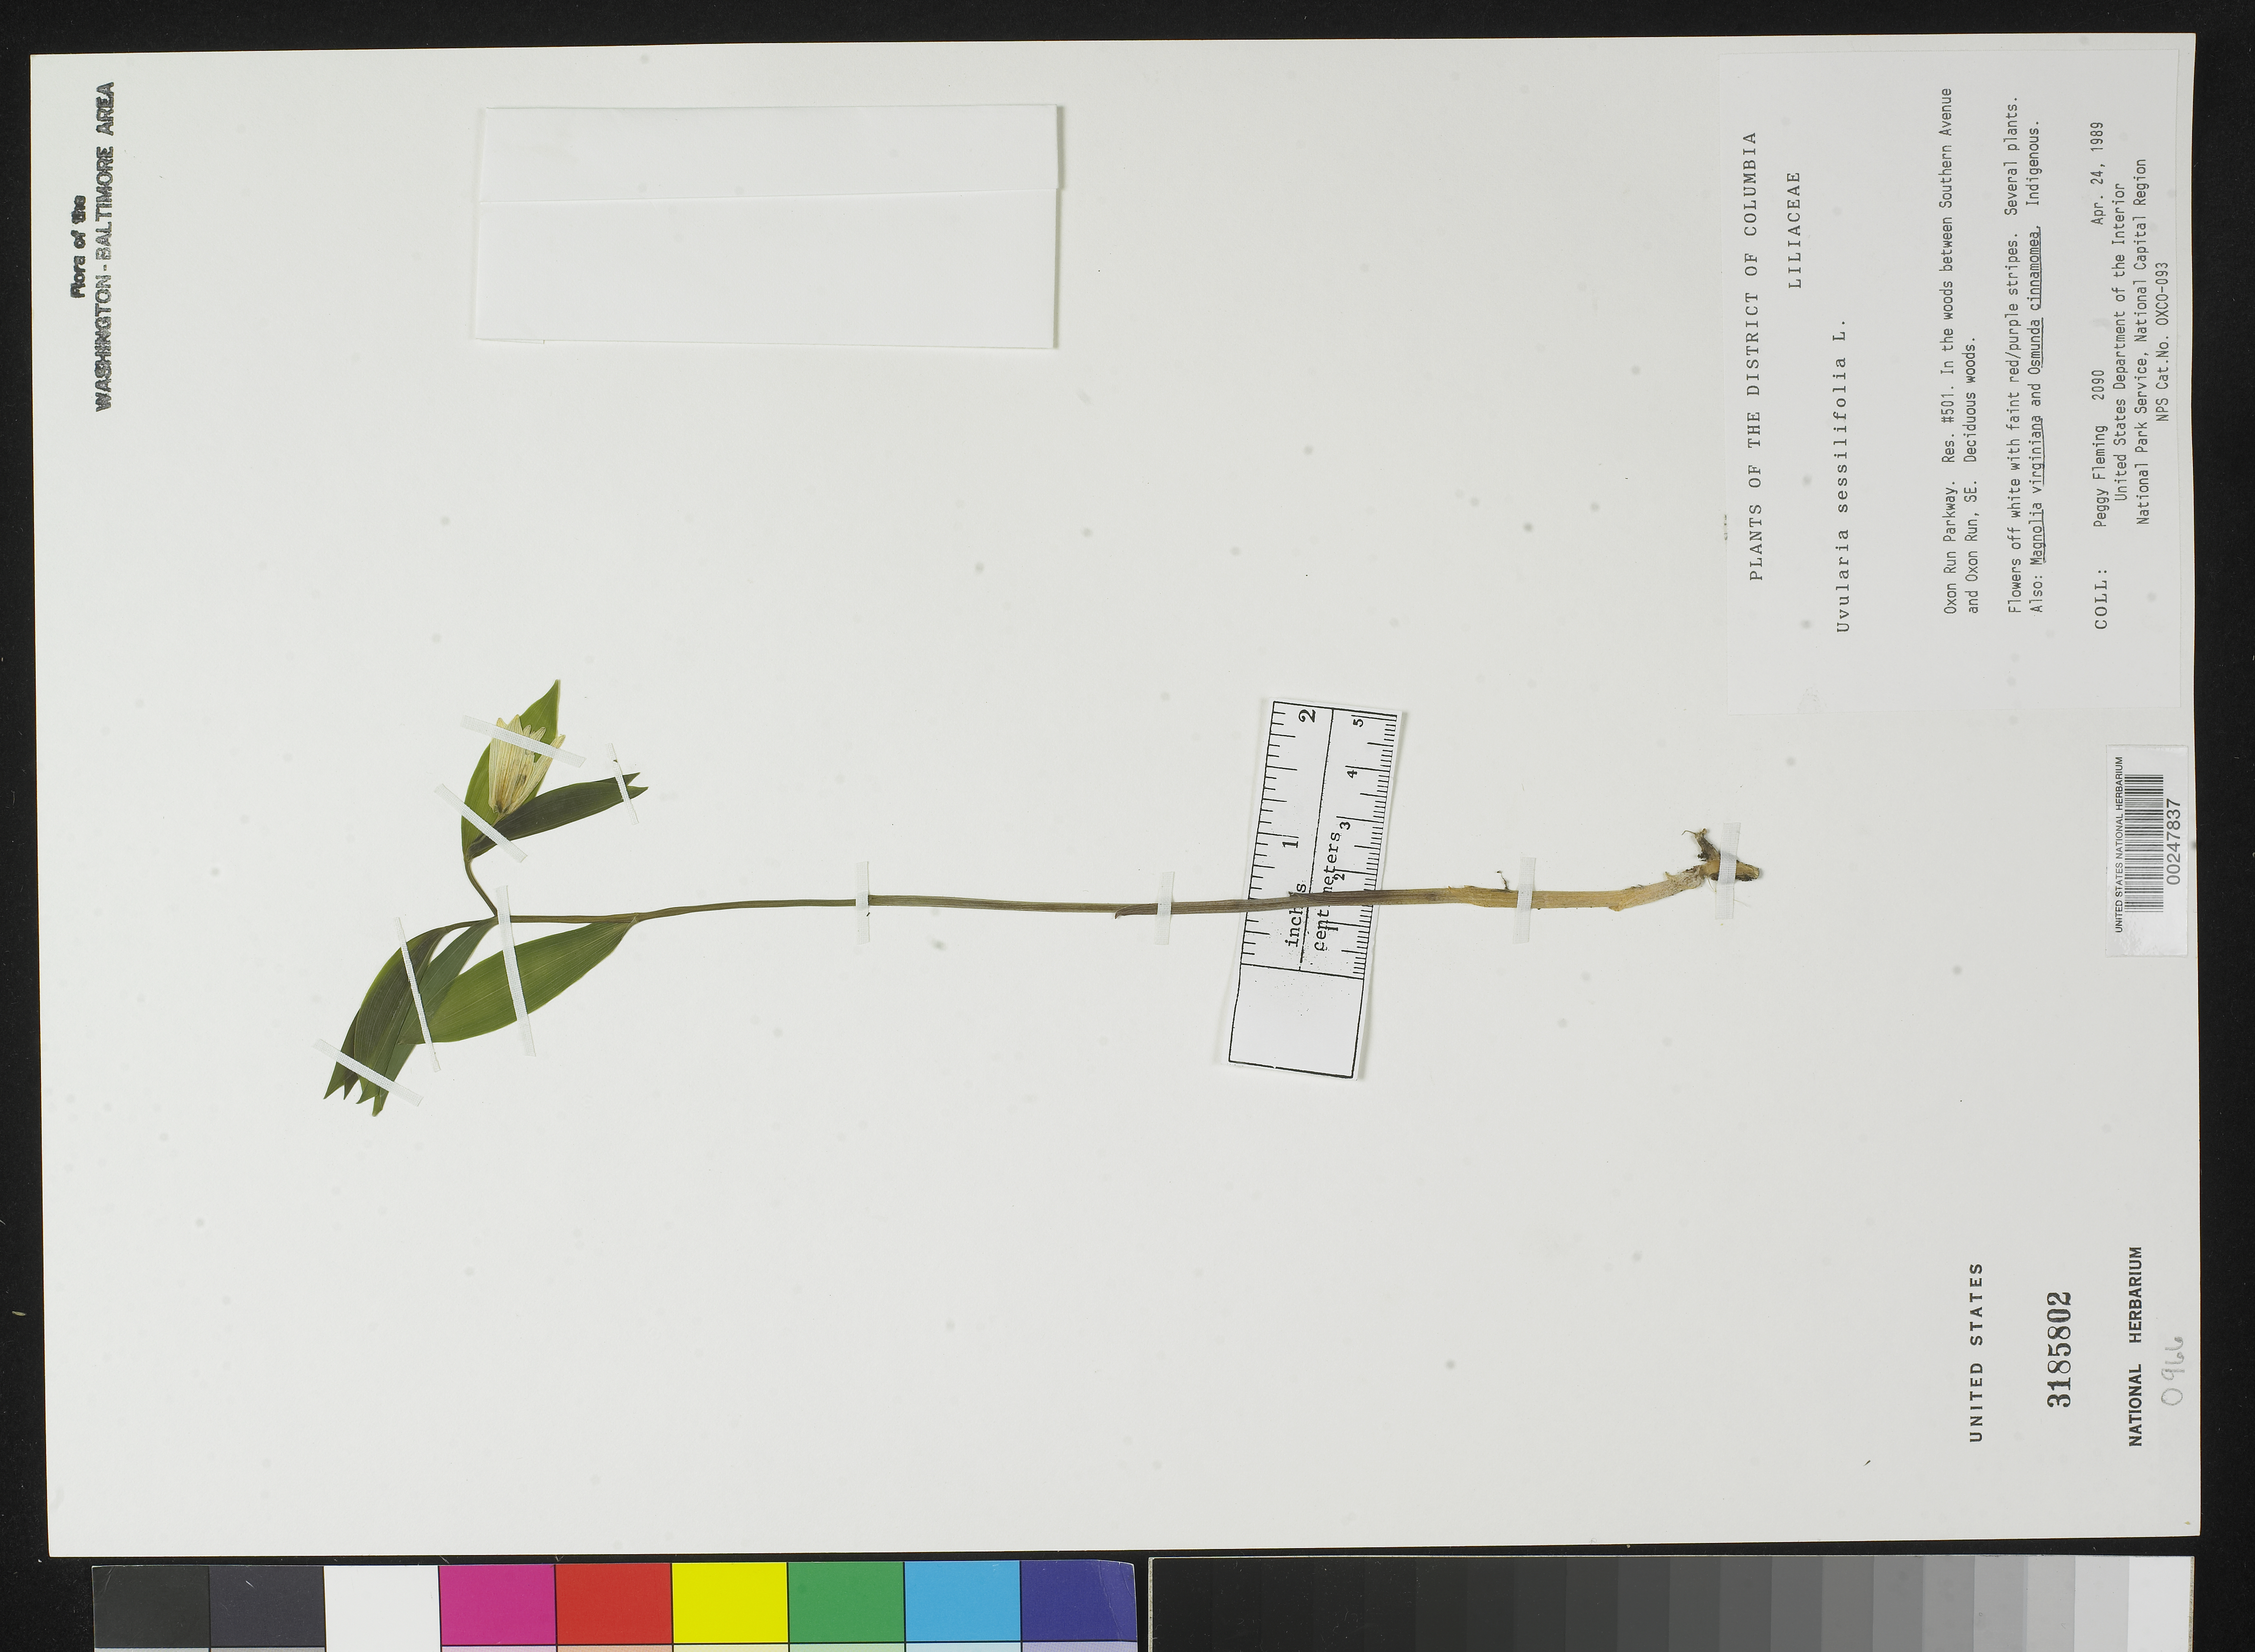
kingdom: Plantae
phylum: Tracheophyta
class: Liliopsida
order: Liliales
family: Colchicaceae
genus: Uvularia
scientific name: Uvularia sessilifolia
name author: L.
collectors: P. Fleming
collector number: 2090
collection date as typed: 24 Apr 1989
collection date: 1989-04-24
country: United States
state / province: District of Columbia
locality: Oxon Run Parkway, Res #501, between Southern Ave and Oxon Run, SE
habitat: Deciduous woods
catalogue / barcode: US 3185802